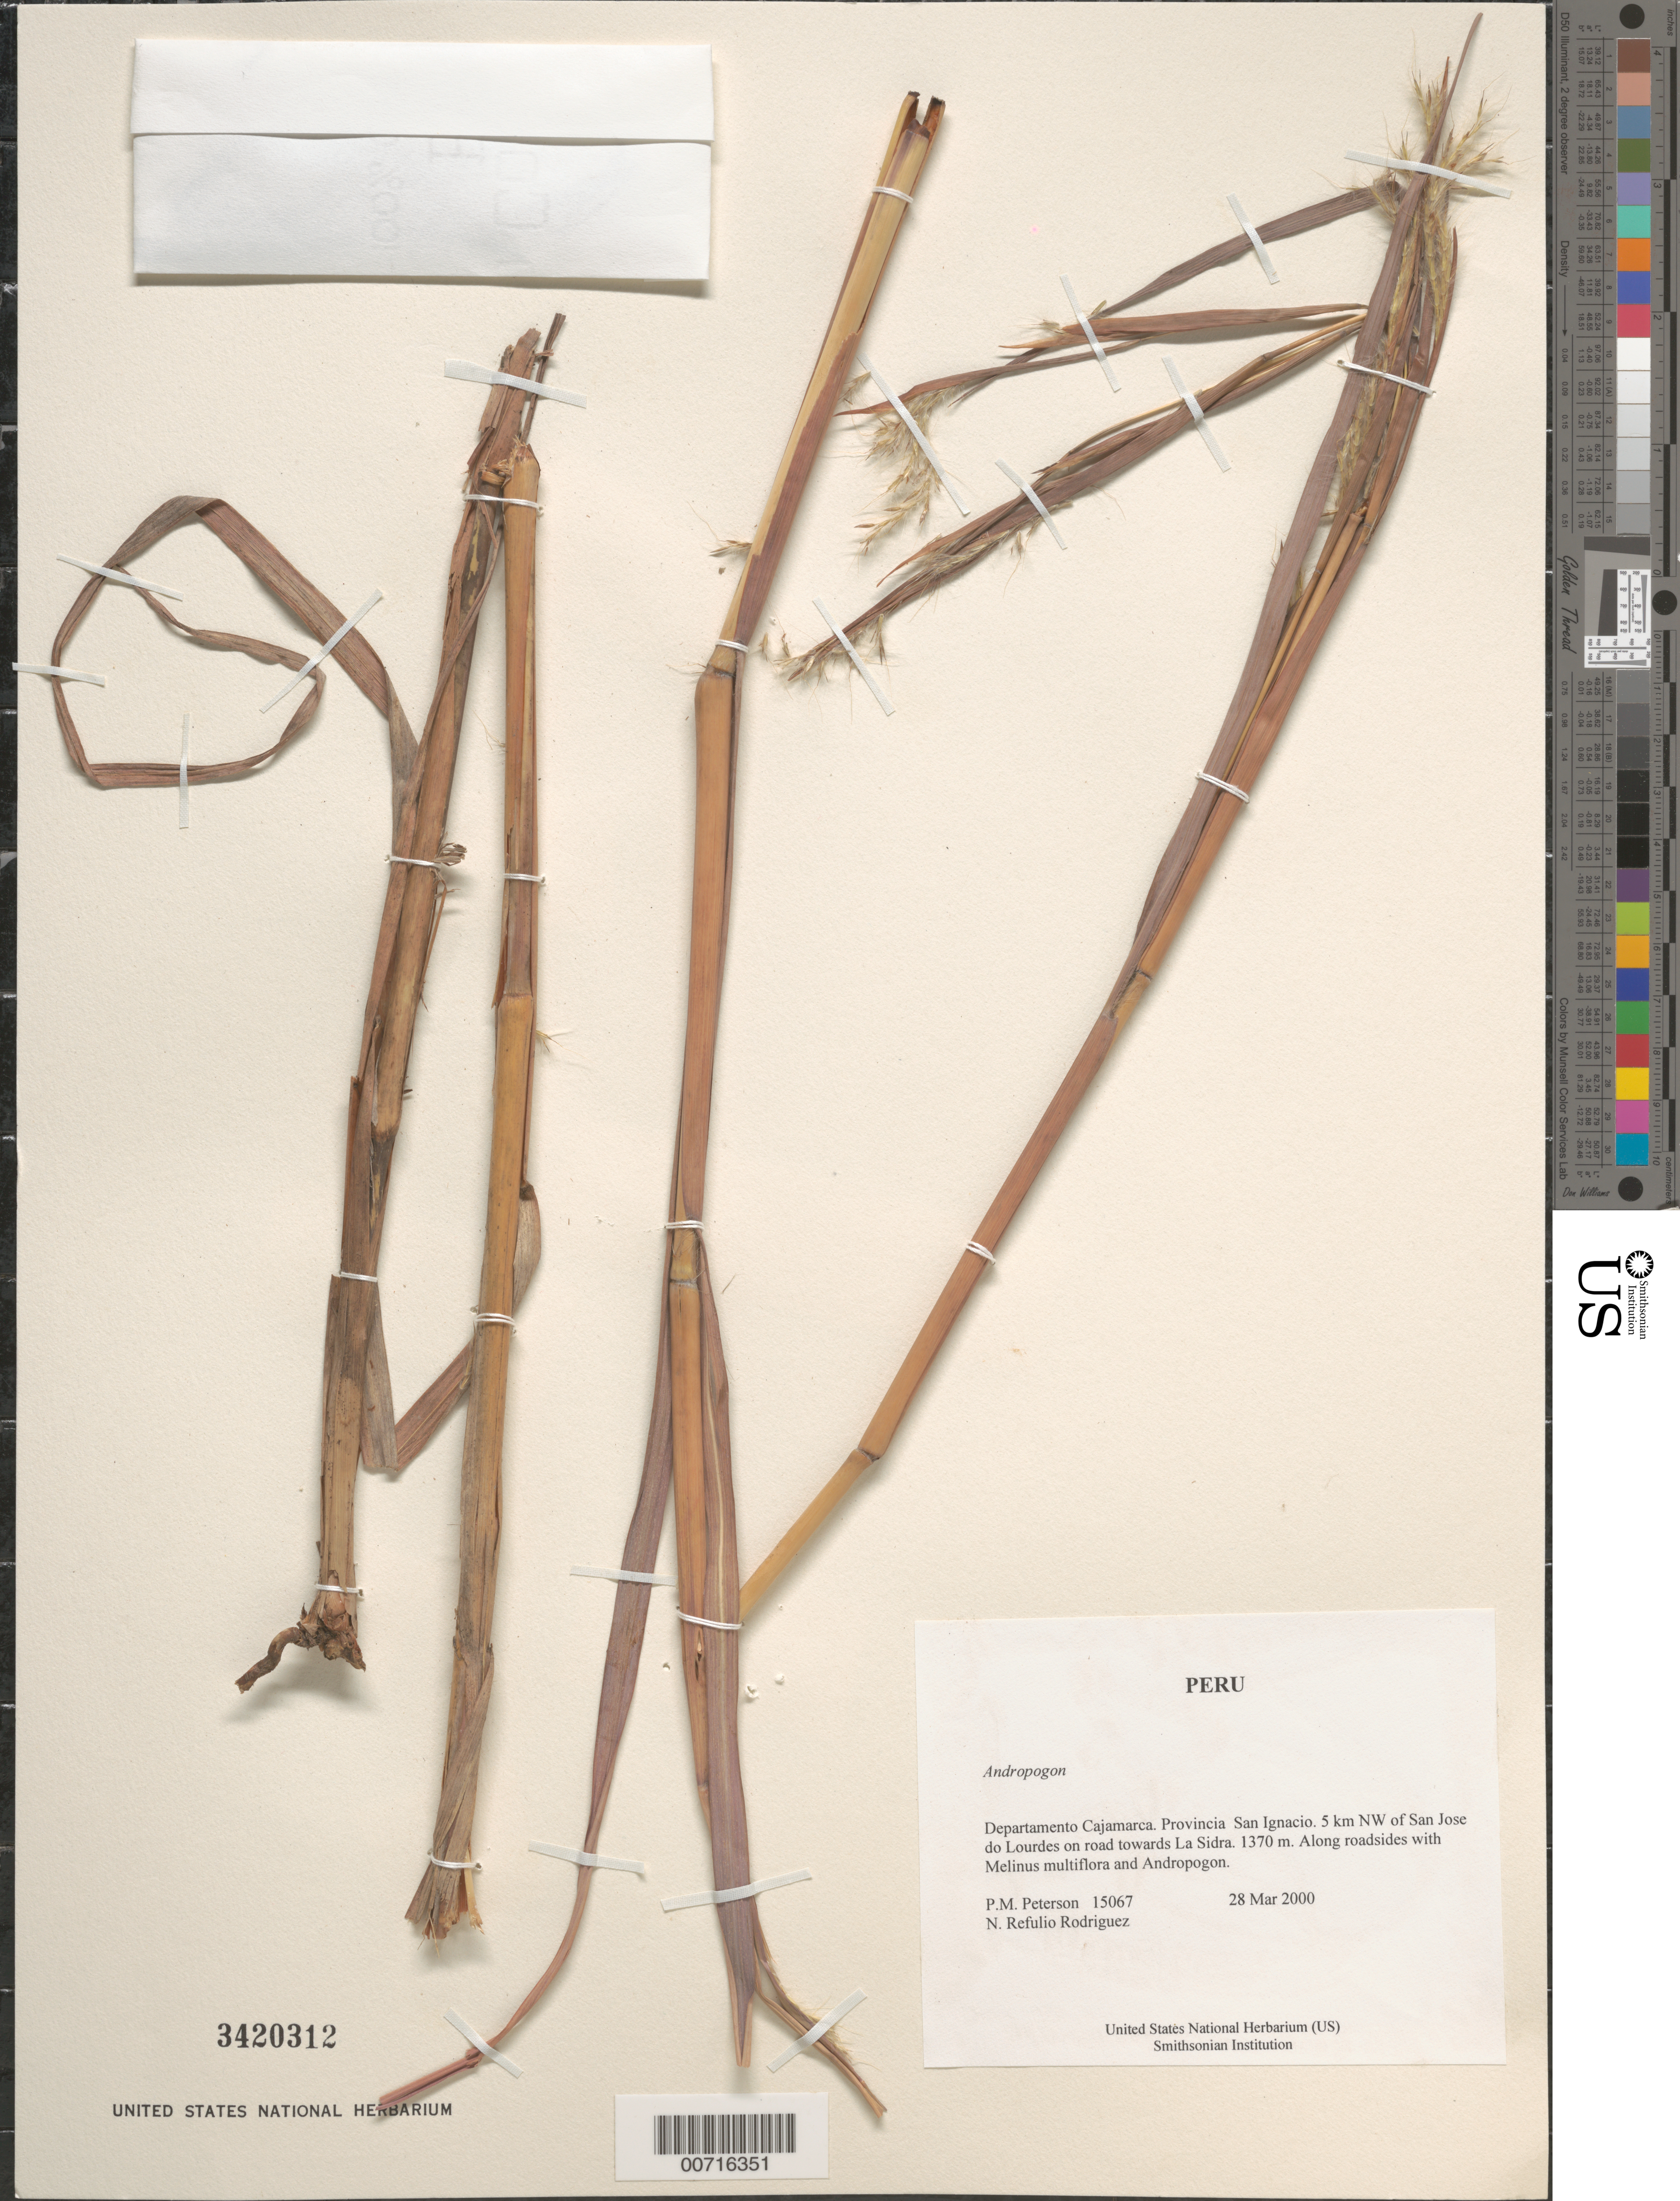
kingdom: Plantae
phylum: Tracheophyta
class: Liliopsida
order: Poales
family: Poaceae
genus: Andropogon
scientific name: Andropogon sp.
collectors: P. M. Peterson & N. Refulio-Rodríguez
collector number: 15067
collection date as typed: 28 Mar 2000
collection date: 2000-03-28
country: Peru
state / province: Cajamarca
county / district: San Ignacio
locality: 5 km NW of San Jose do Lourdes on road towards La Sidra.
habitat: Along roadsides with Melinus multiflora and Andropogon.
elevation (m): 1370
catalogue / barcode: US 3420312